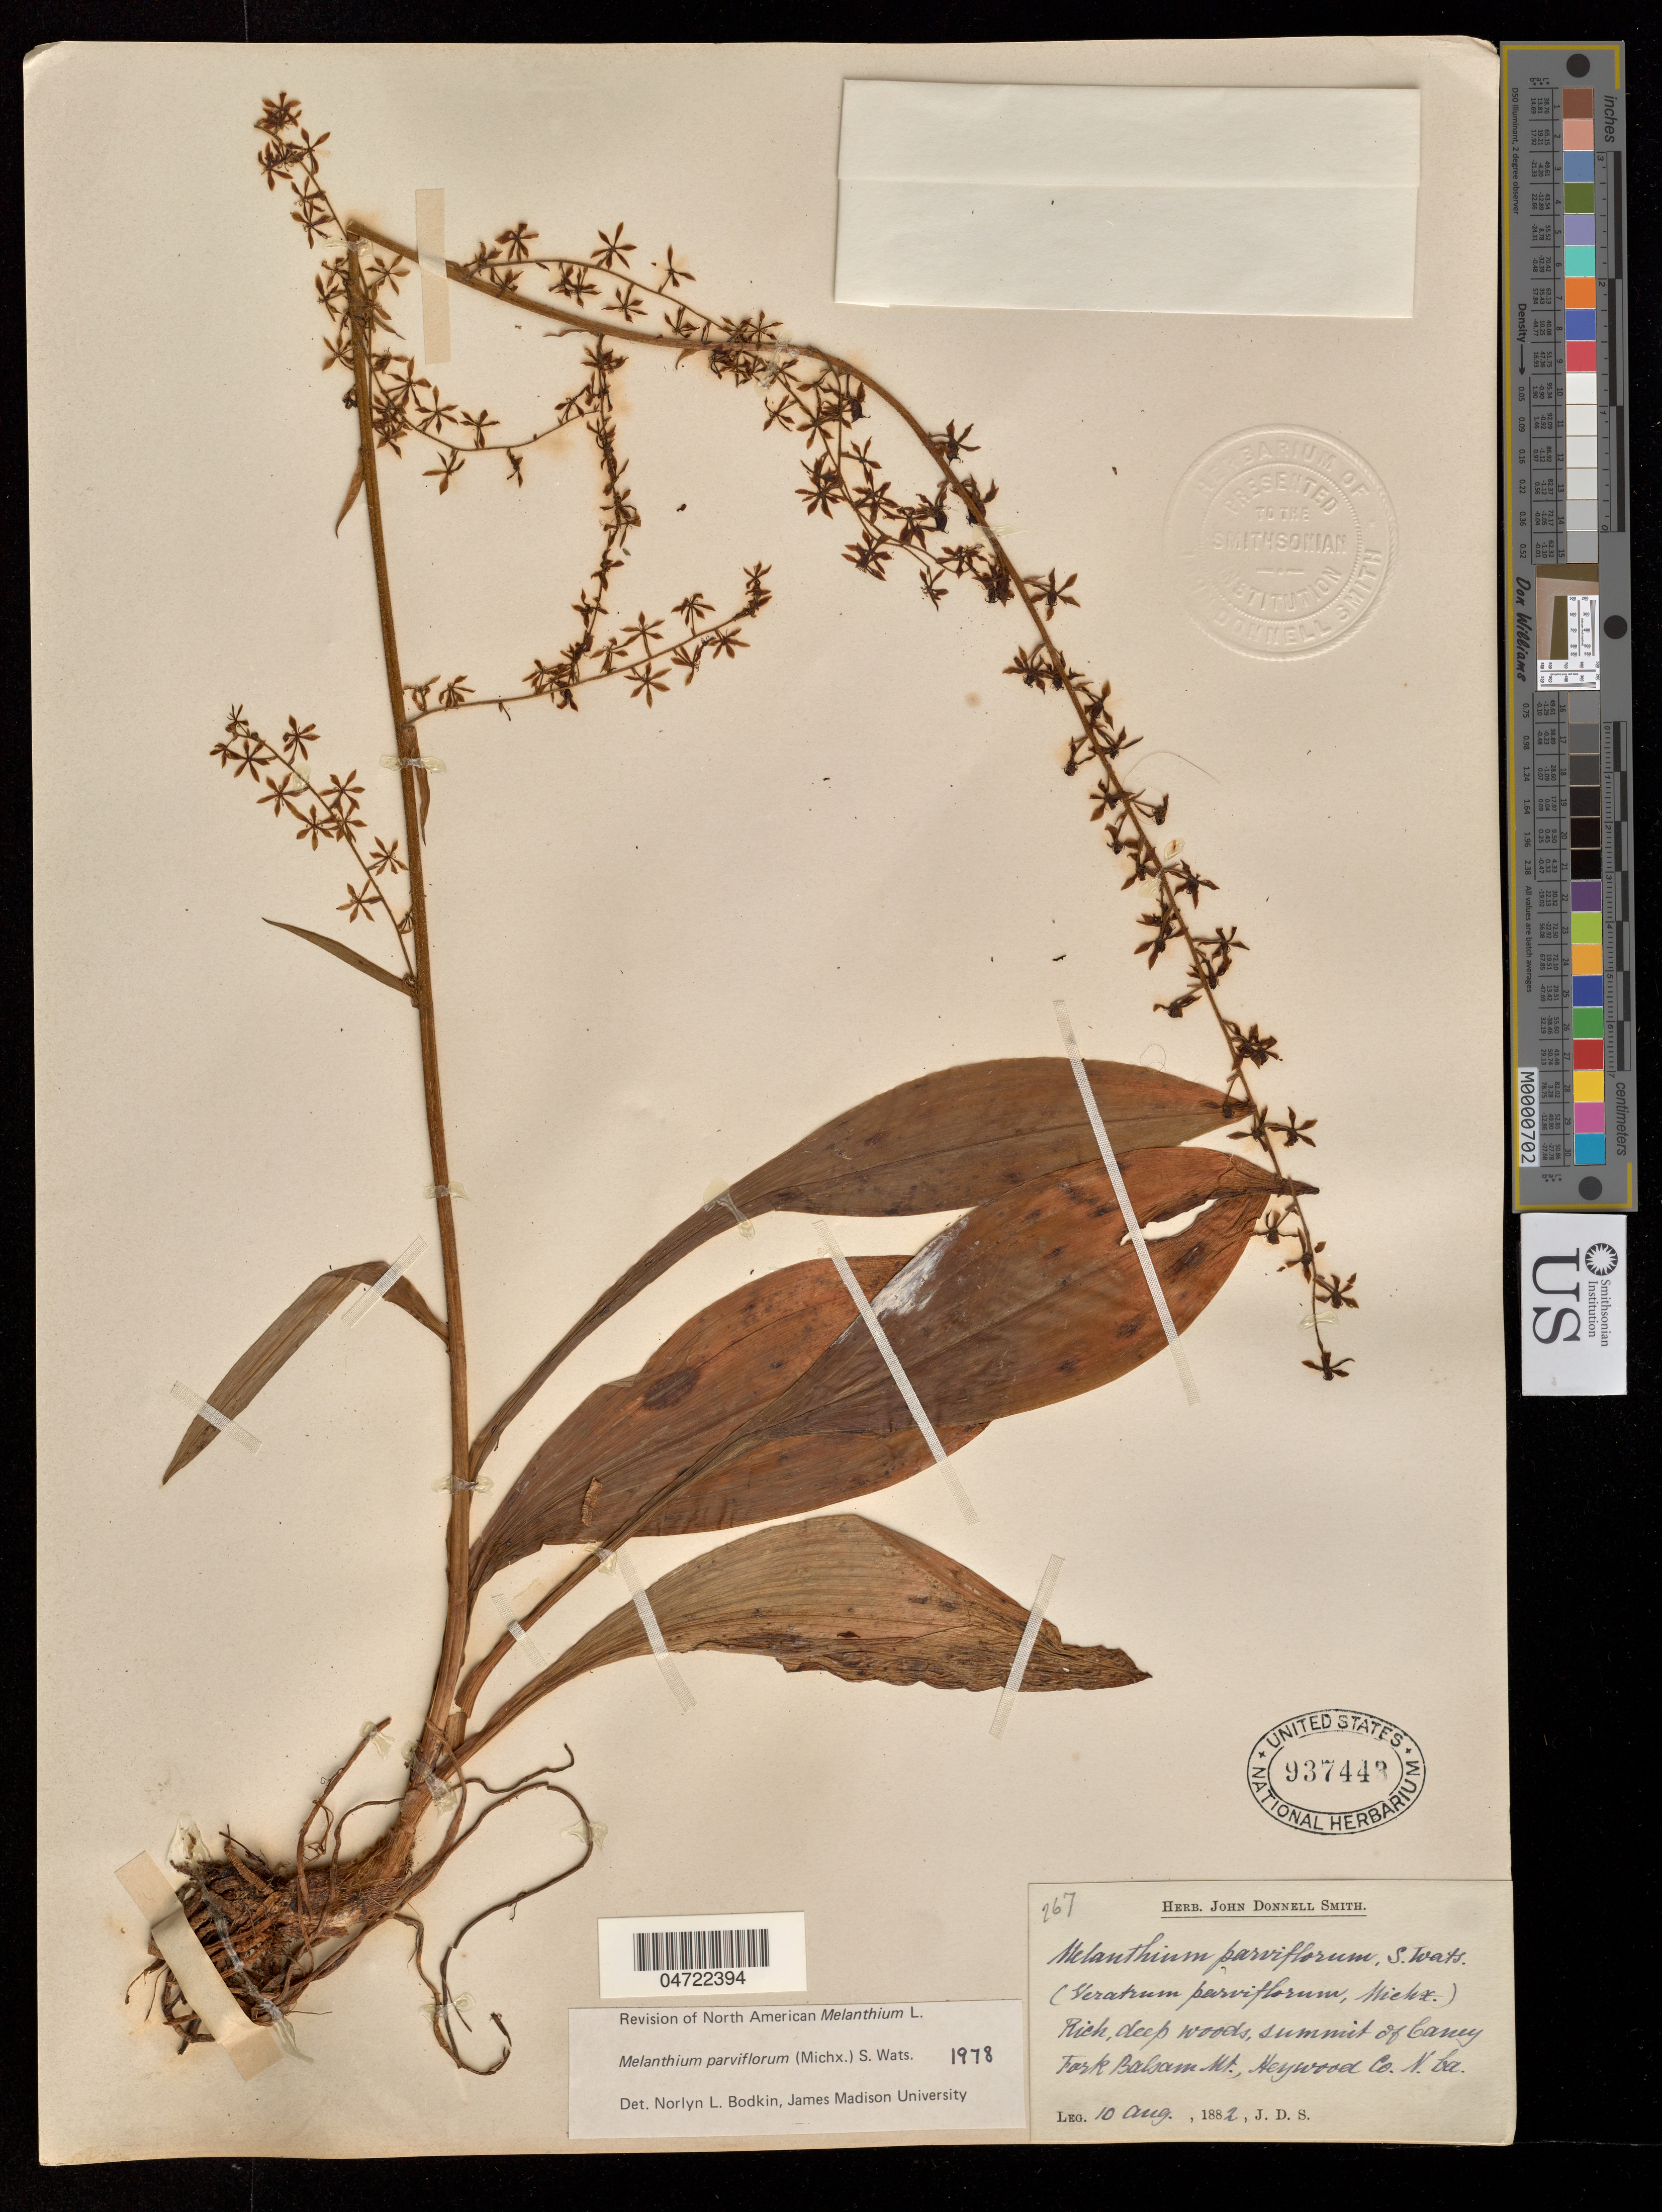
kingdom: Plantae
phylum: Tracheophyta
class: Liliopsida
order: Liliales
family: Melanthiaceae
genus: Melanthium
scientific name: Melanthium parviflorum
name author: (Michx.) S. Watson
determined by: Bodkin, N. L.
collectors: J. Donnell Smith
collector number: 267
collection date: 1882-08-10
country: United States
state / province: North Carolina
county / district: Heywood County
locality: Summit of Caney Fork Balsam Mt.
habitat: Rich, deep woods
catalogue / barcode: US 937443